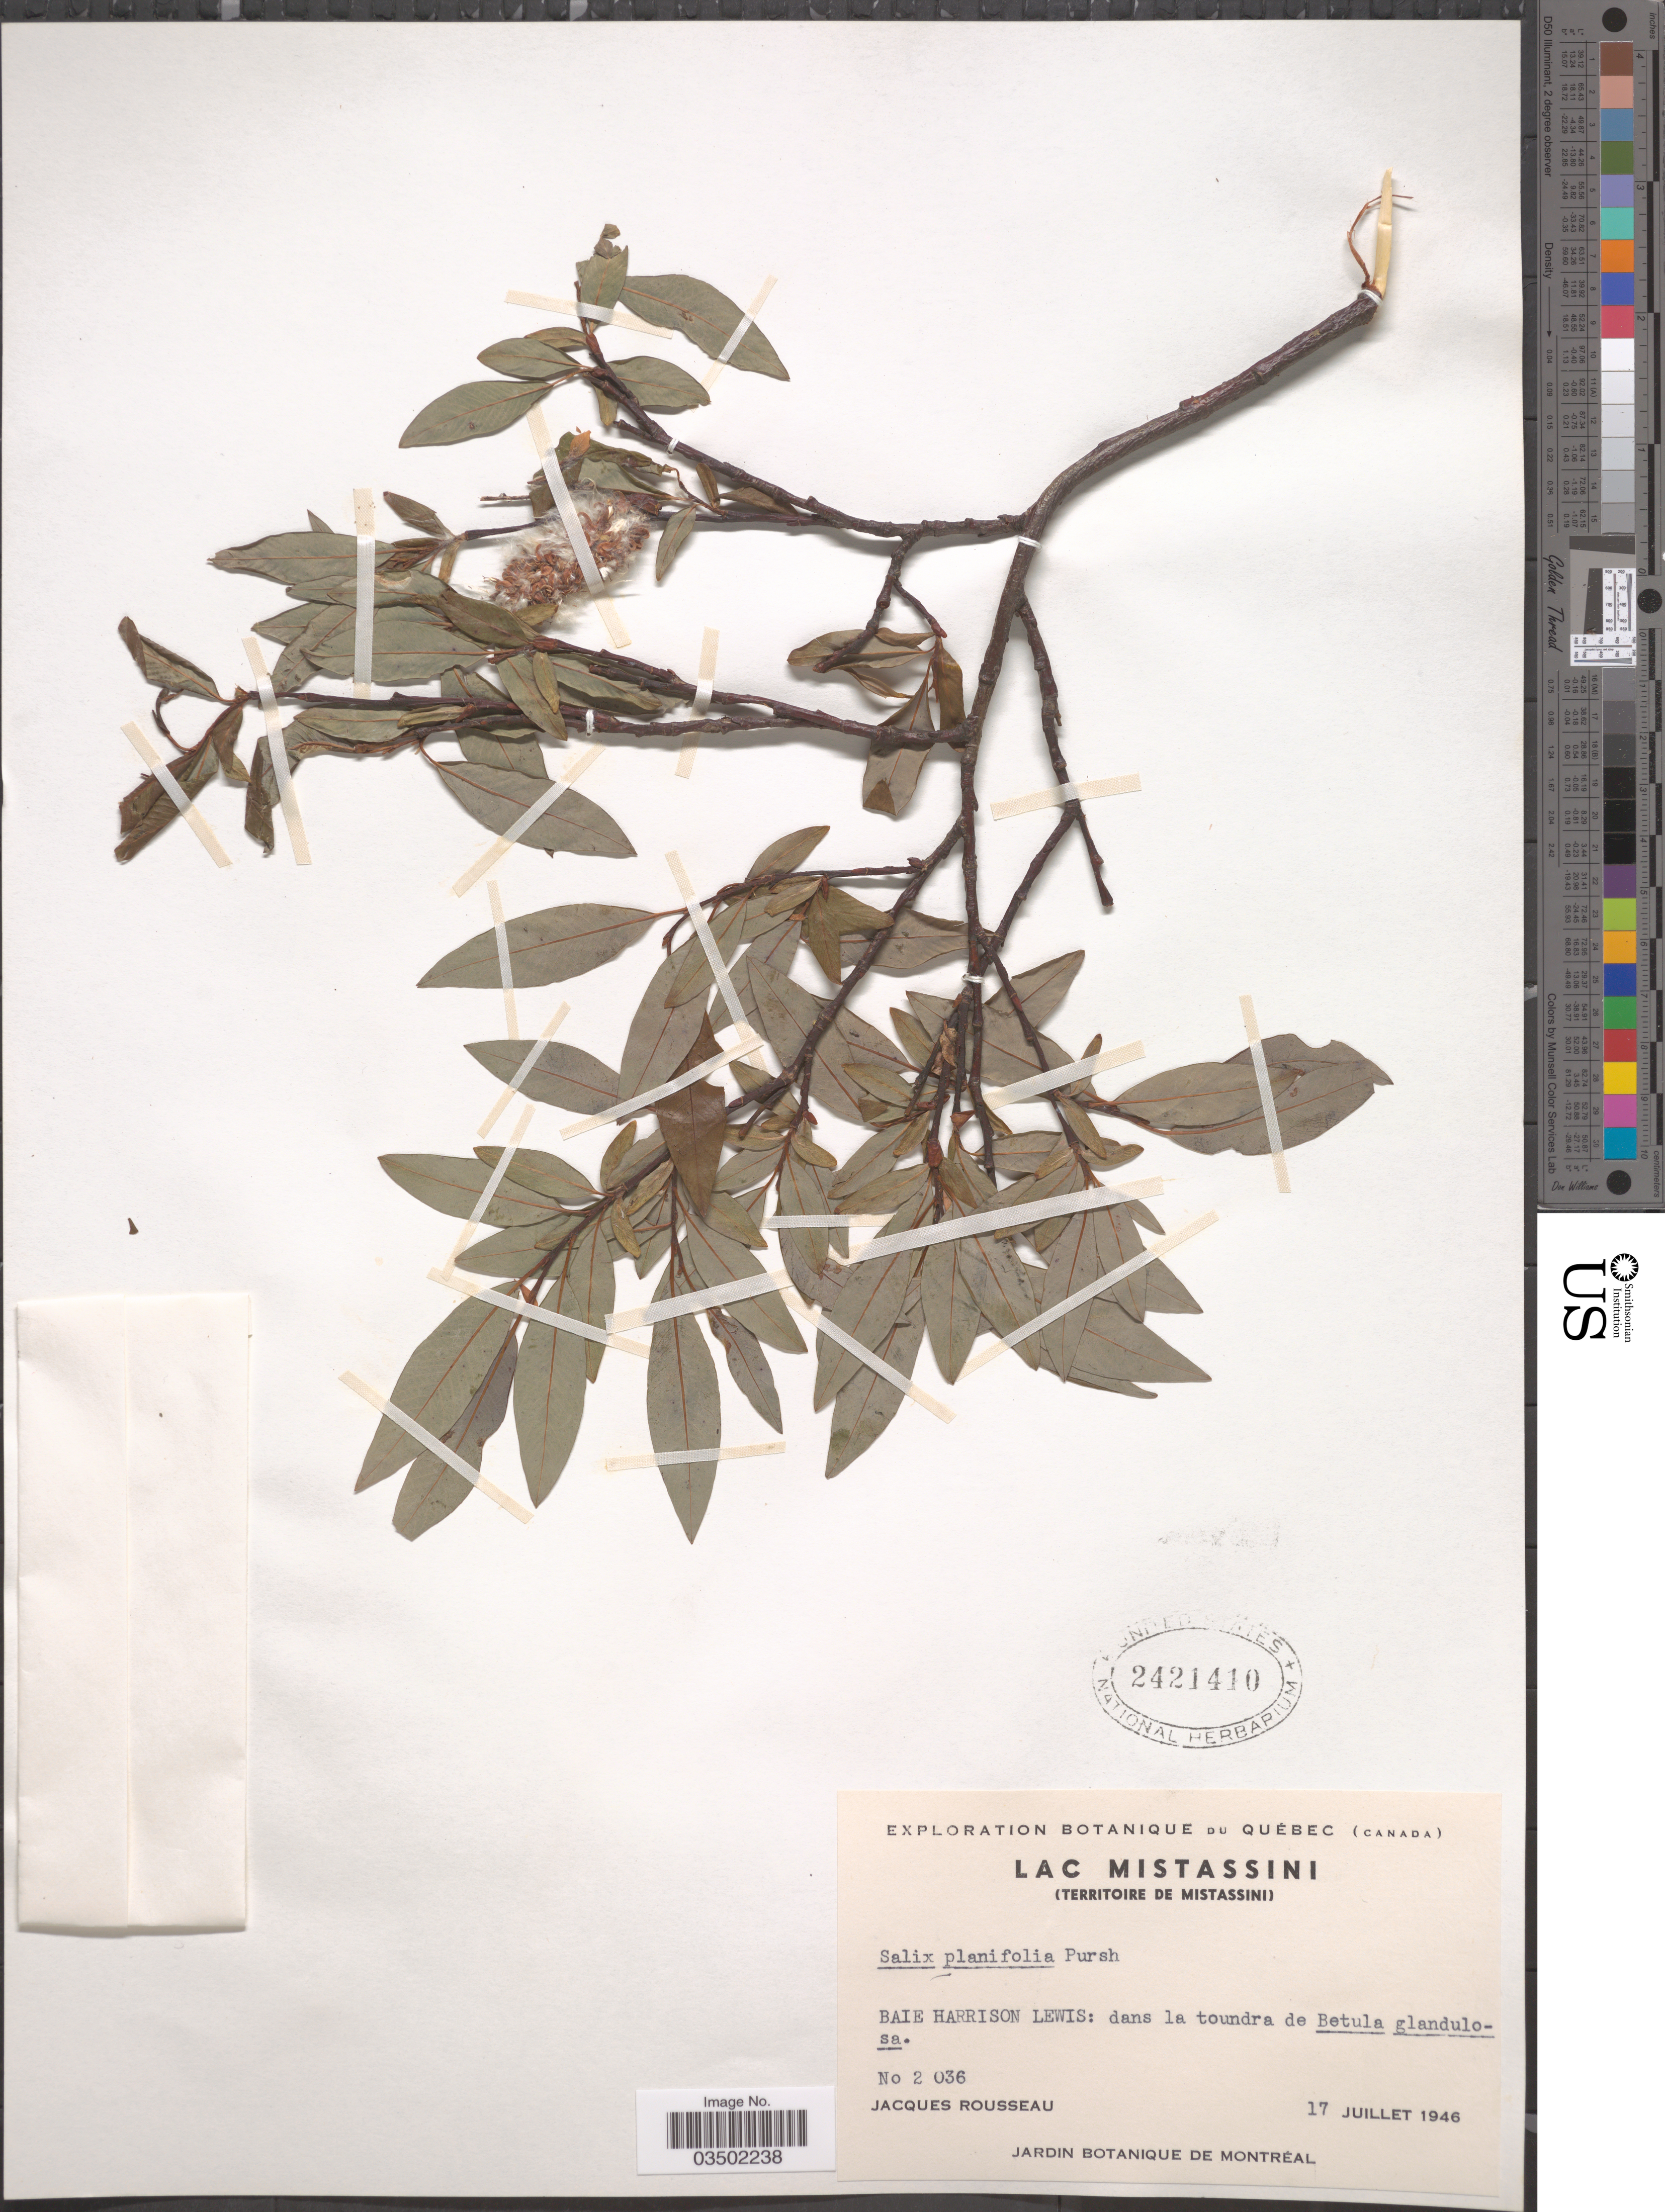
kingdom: Plantae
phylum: Tracheophyta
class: Magnoliopsida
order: Malpighiales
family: Salicaceae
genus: Salix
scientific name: Salix planifolia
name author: Pursh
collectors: J. Rousseau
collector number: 2036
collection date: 1946-07-17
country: Canada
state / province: Quebec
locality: Lac Mistassini (Territoire de Mistassini). Baie Harrison Lewis.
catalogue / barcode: US 2421410